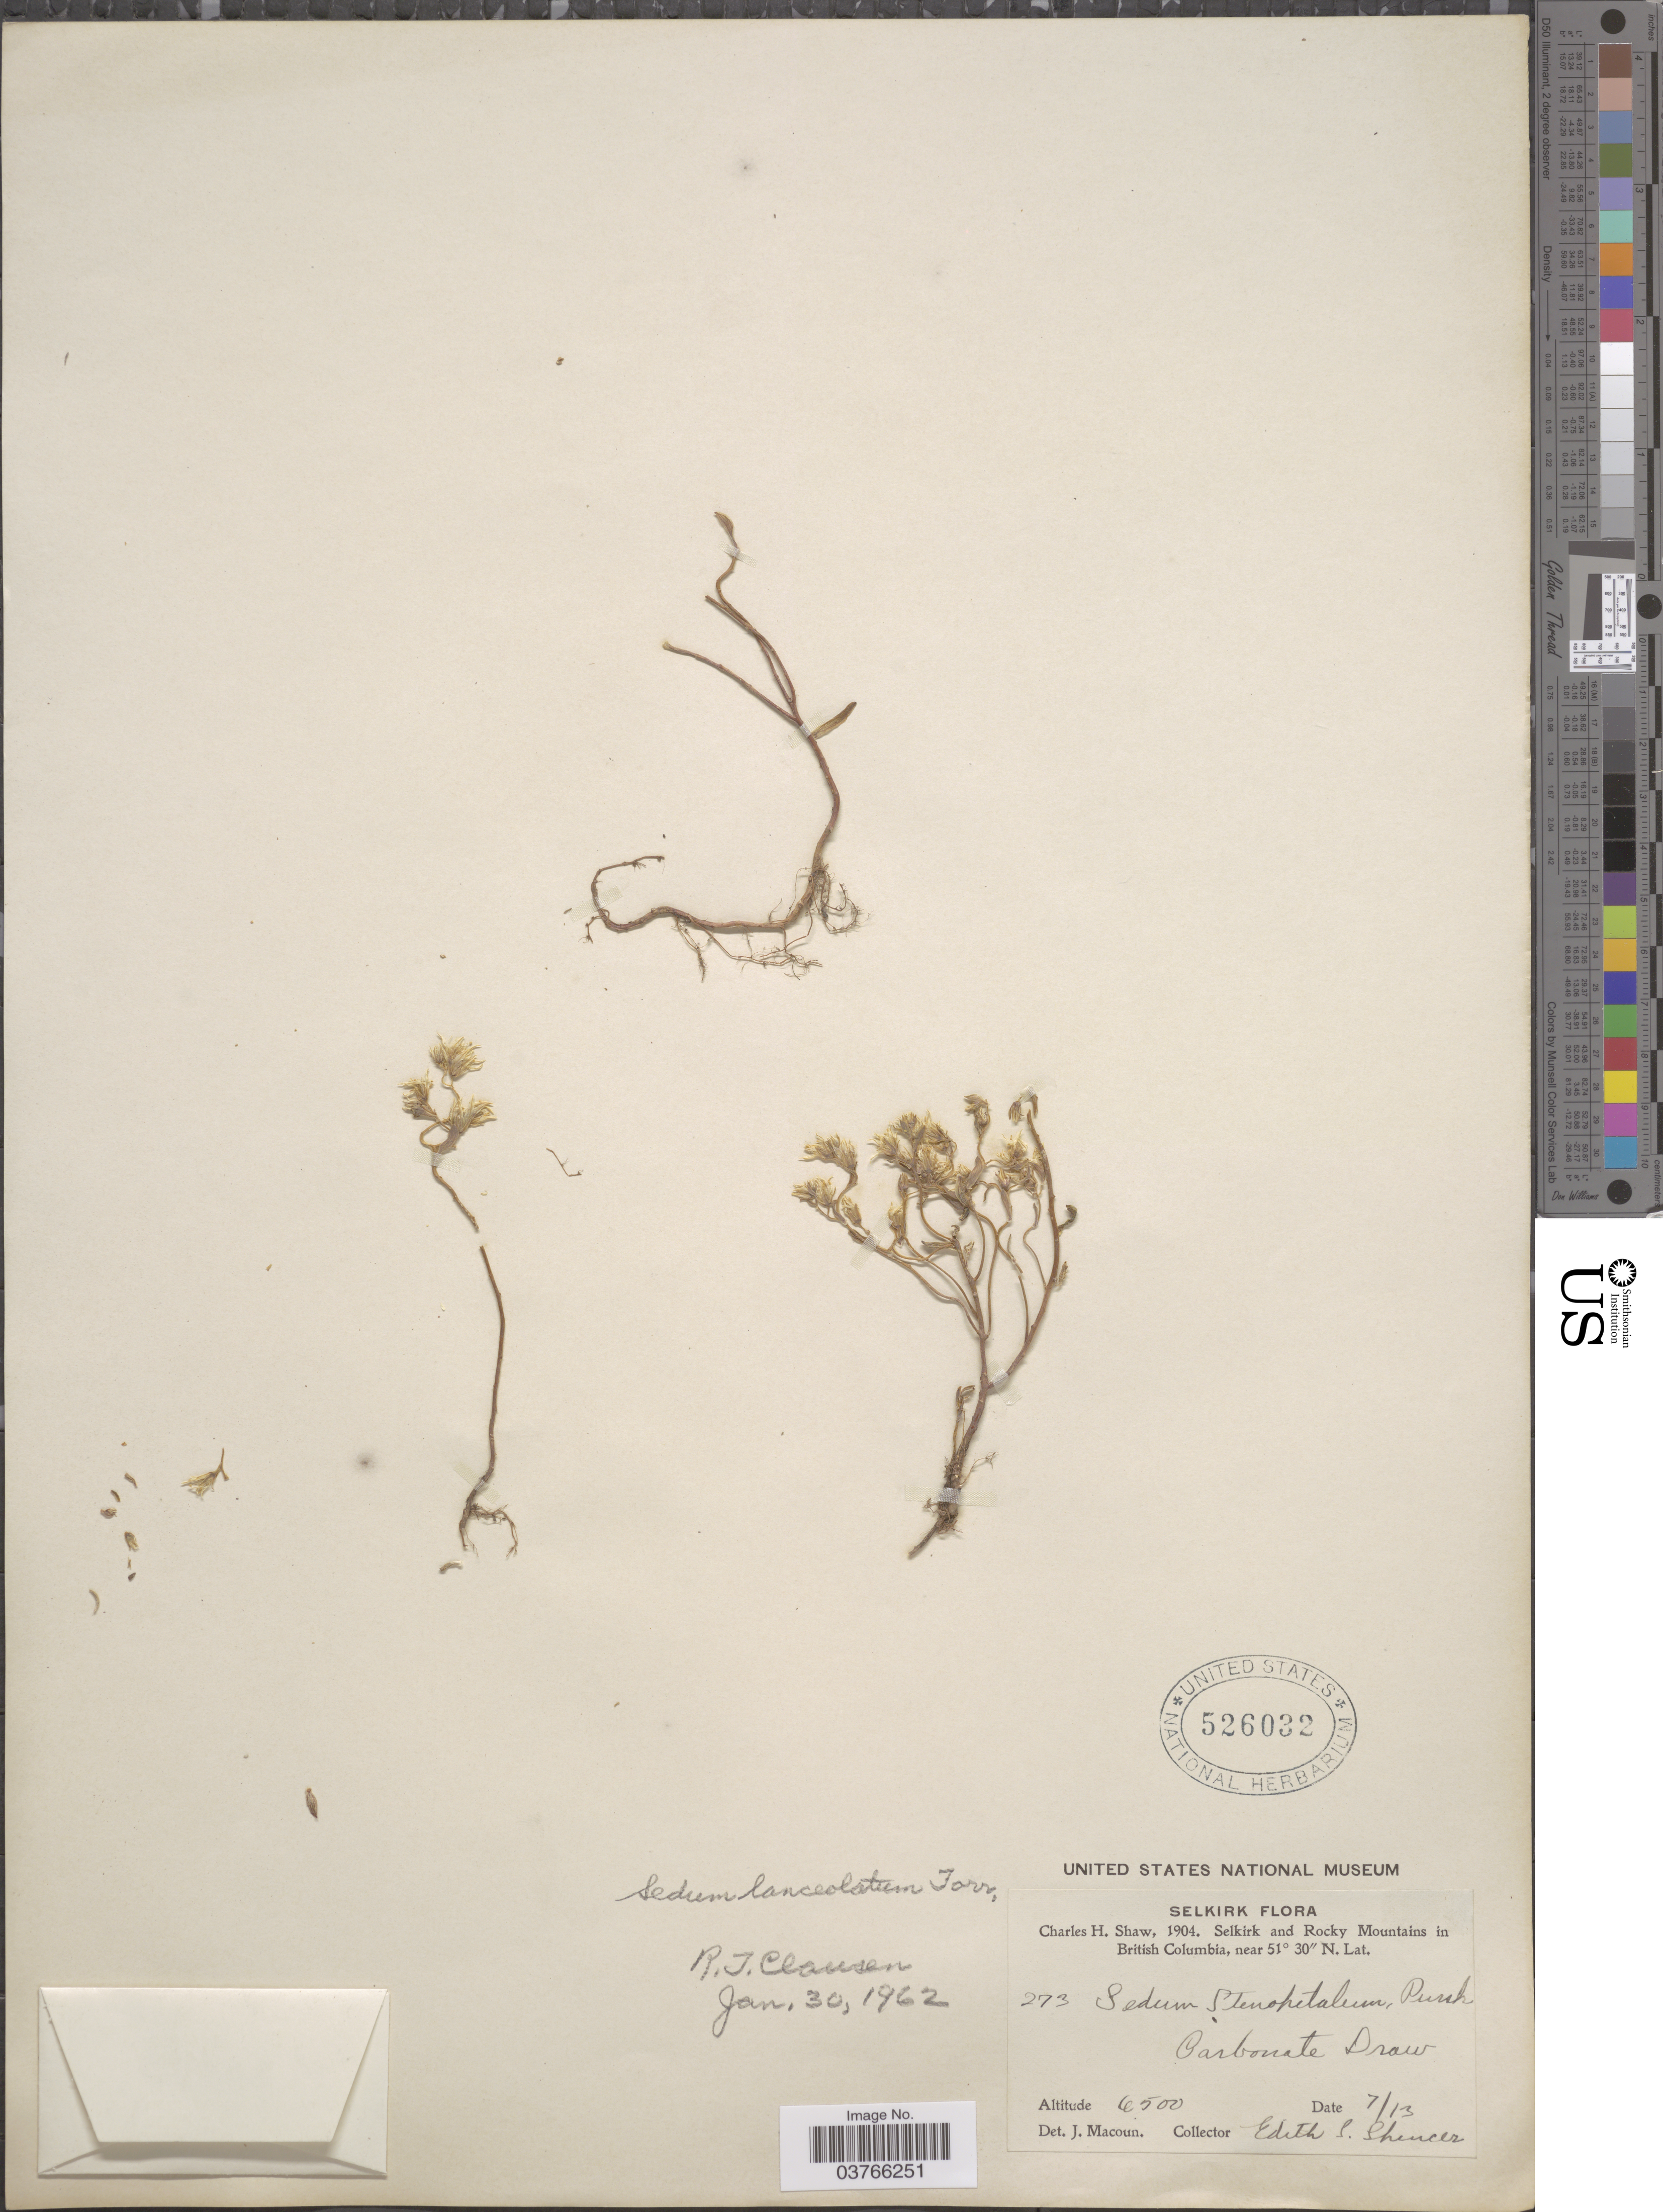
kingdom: Plantae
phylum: Tracheophyta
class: Magnoliopsida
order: Saxifragales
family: Crassulaceae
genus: Sedum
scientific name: Sedum lanceolatum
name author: Torr.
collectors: E. Spencer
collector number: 273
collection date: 1904-07-13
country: Canada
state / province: British Columbia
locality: Selkirk and Rocky Mountains. Carbonate Draw.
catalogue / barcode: US 526032